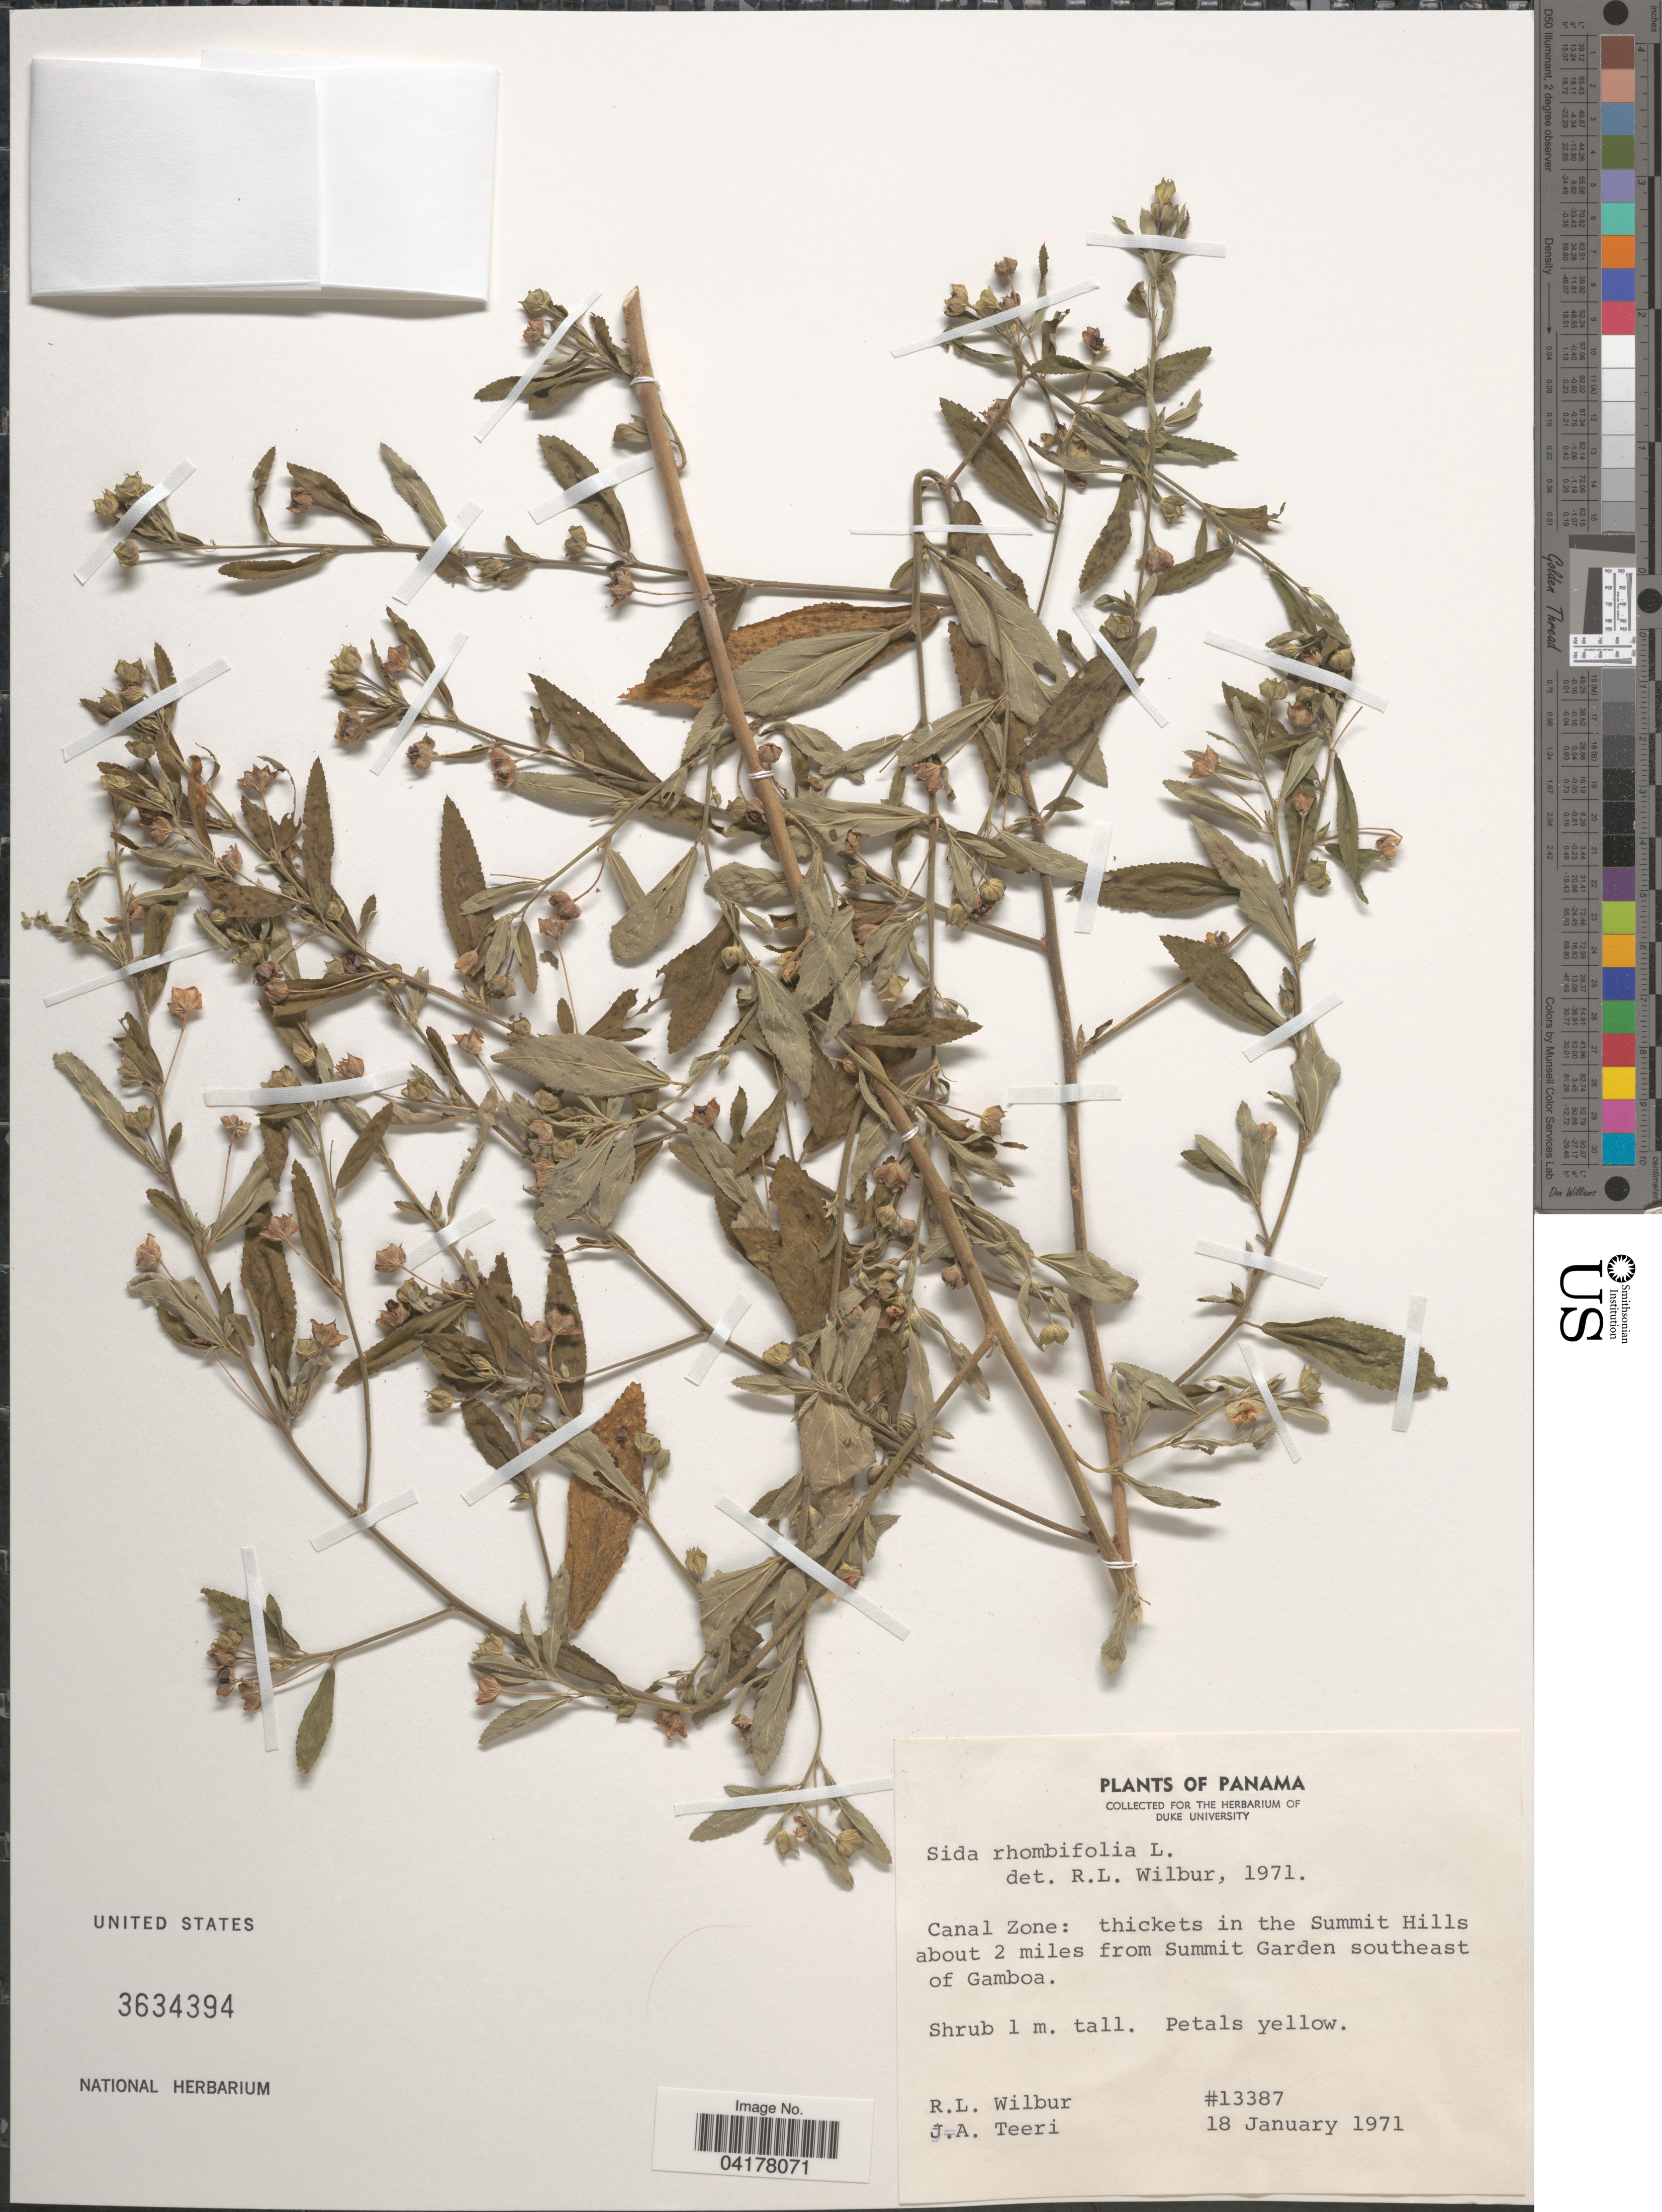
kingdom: Plantae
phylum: Tracheophyta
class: Magnoliopsida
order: Malvales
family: Malvaceae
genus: Sida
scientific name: Sida rhombifolia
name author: L.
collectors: R. L. Wilbur & J. Teeri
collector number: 13387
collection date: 1971-01-18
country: Panama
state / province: Colón / Panamá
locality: Canal Zone: thickets in the Summit Hills about 2 miles from Summit Garden southeast of Gamboa.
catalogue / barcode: US 3634394